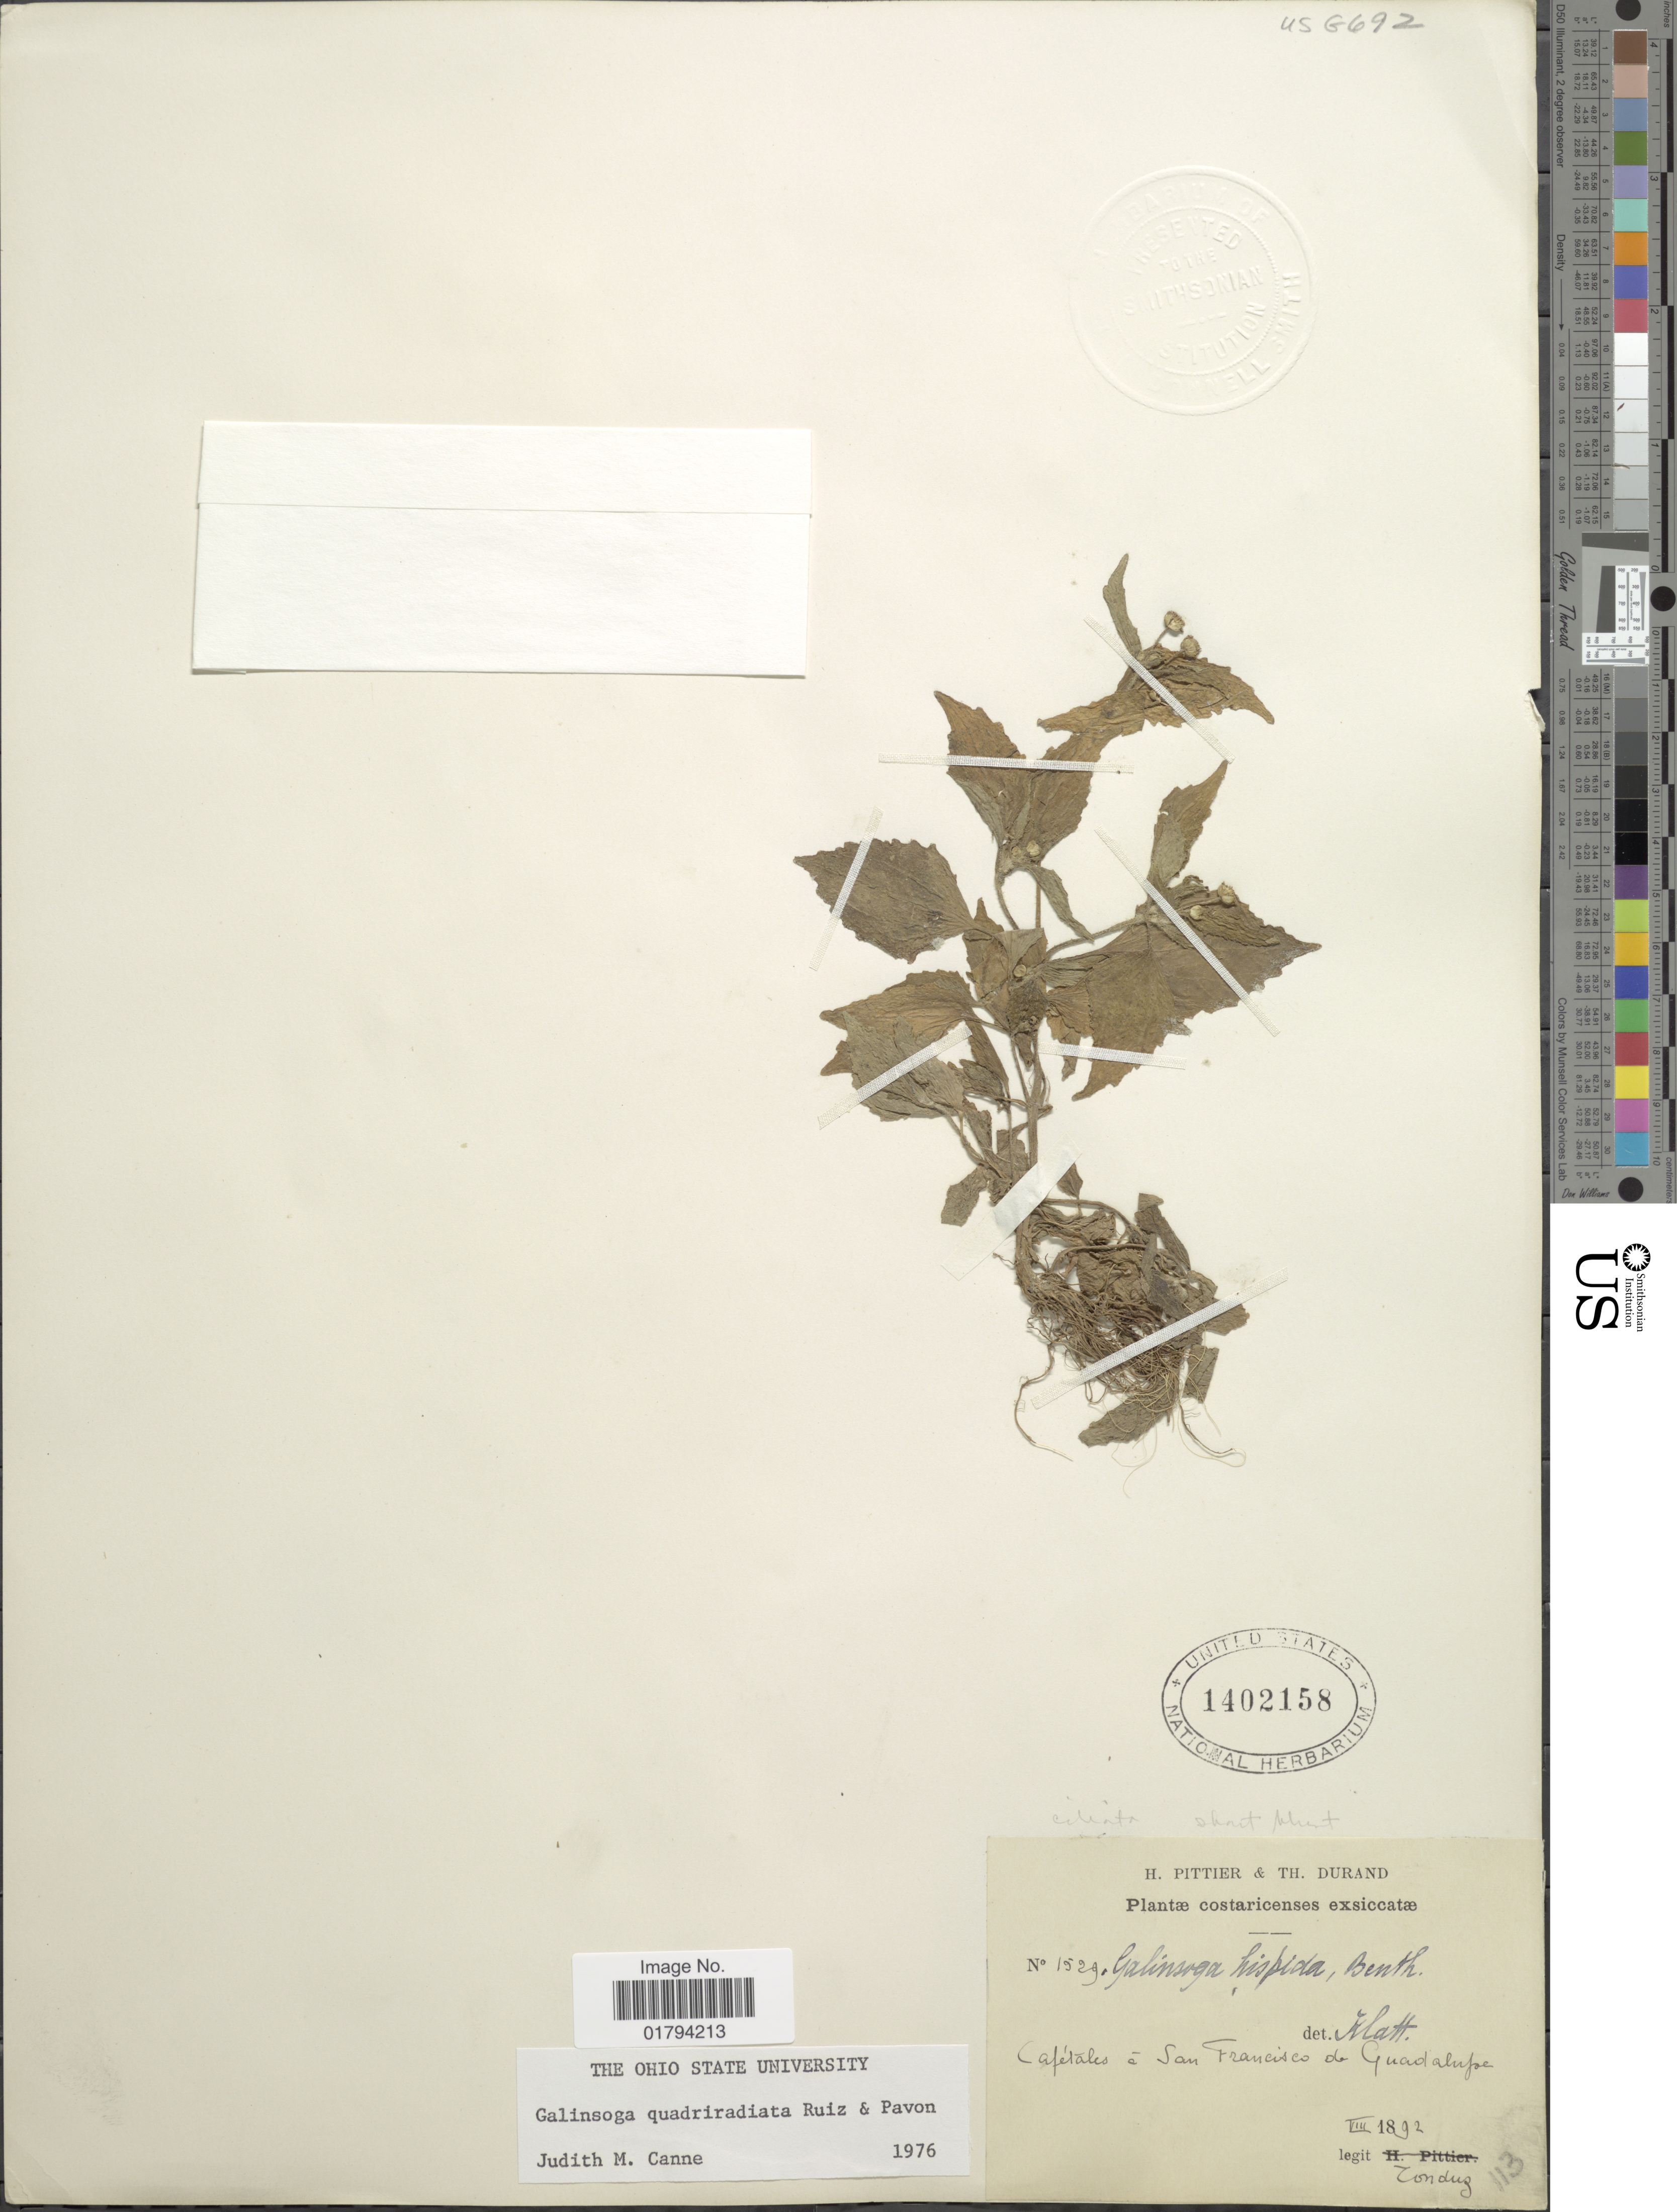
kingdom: Plantae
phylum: Tracheophyta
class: Magnoliopsida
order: Asterales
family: Asteraceae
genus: Galinsoga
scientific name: Galinsoga quadriradiata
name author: Ruiz & Pav.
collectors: A. Tonduz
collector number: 113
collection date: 1892-08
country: Costa Rica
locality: Cafetales é San Francisco de Guadalupe.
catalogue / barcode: US 1402158